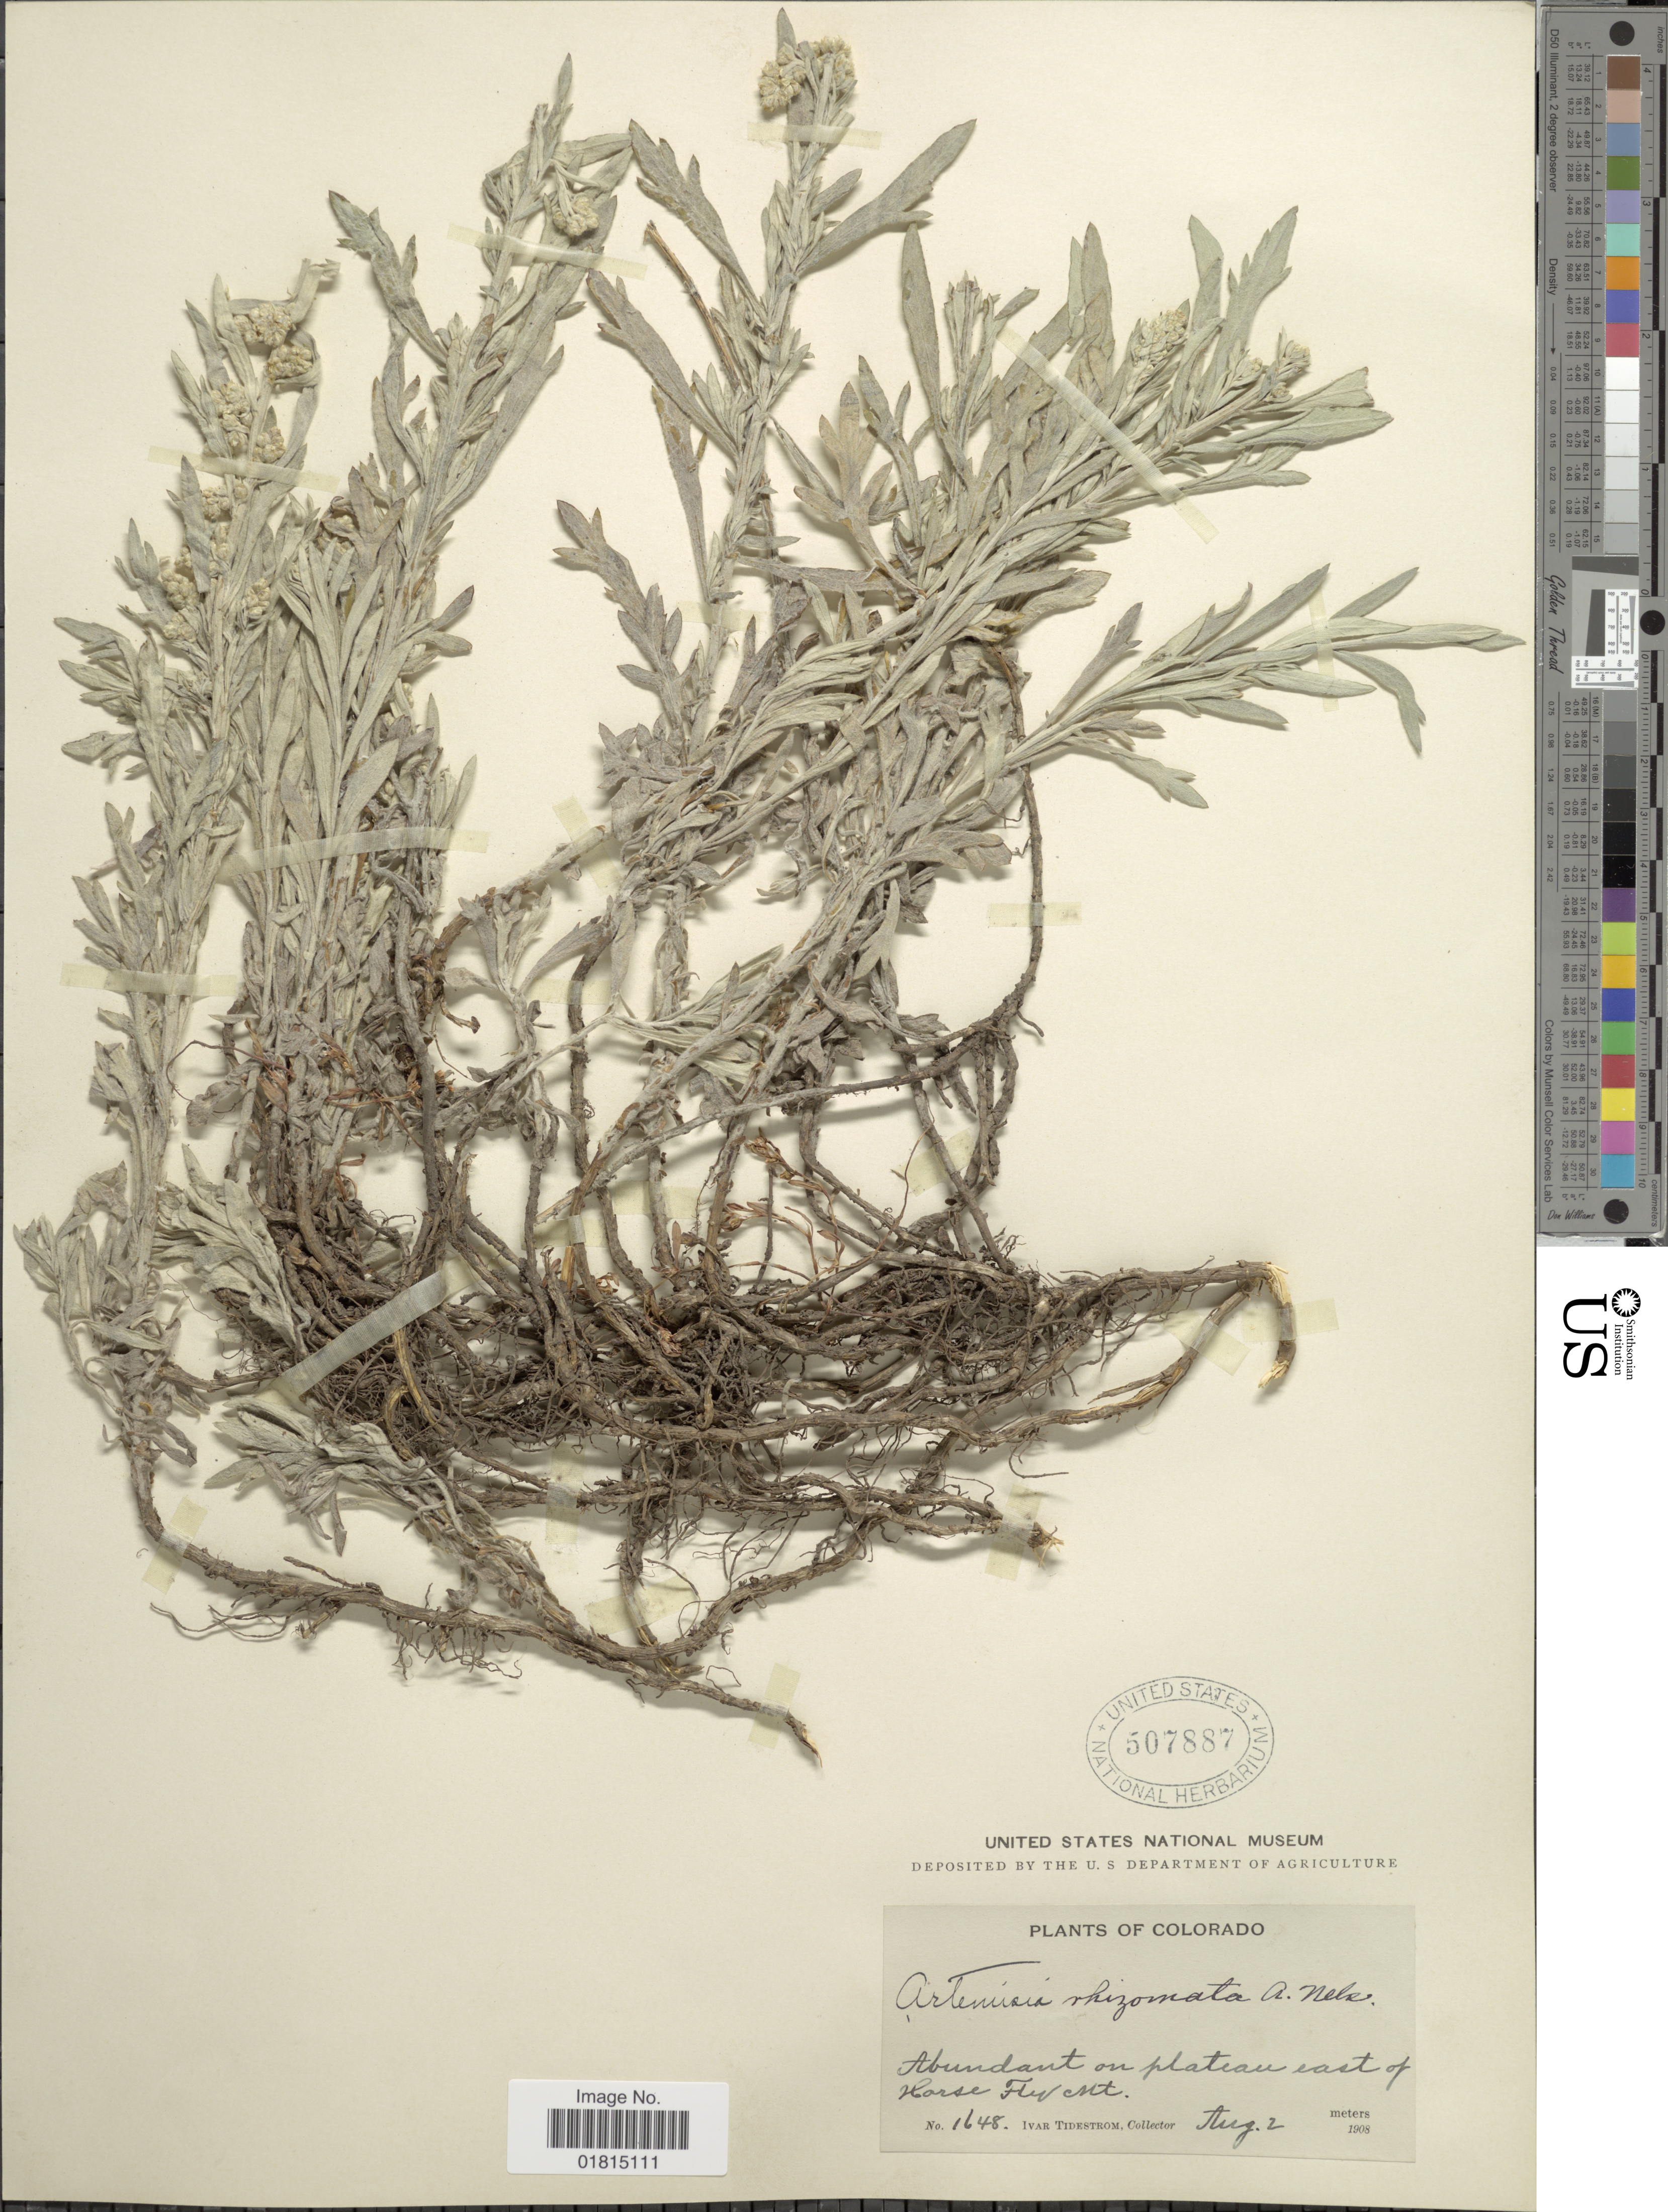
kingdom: Plantae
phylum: Tracheophyta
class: Magnoliopsida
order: Asterales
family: Asteraceae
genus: Artemisia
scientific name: Artemisia diversifolia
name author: Rydb.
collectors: I. F. Tidestrom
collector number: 1648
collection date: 1908-08-02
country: United States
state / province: Colorado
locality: Abundant on plateau east of Horse Fly Mt.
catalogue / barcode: US 507887